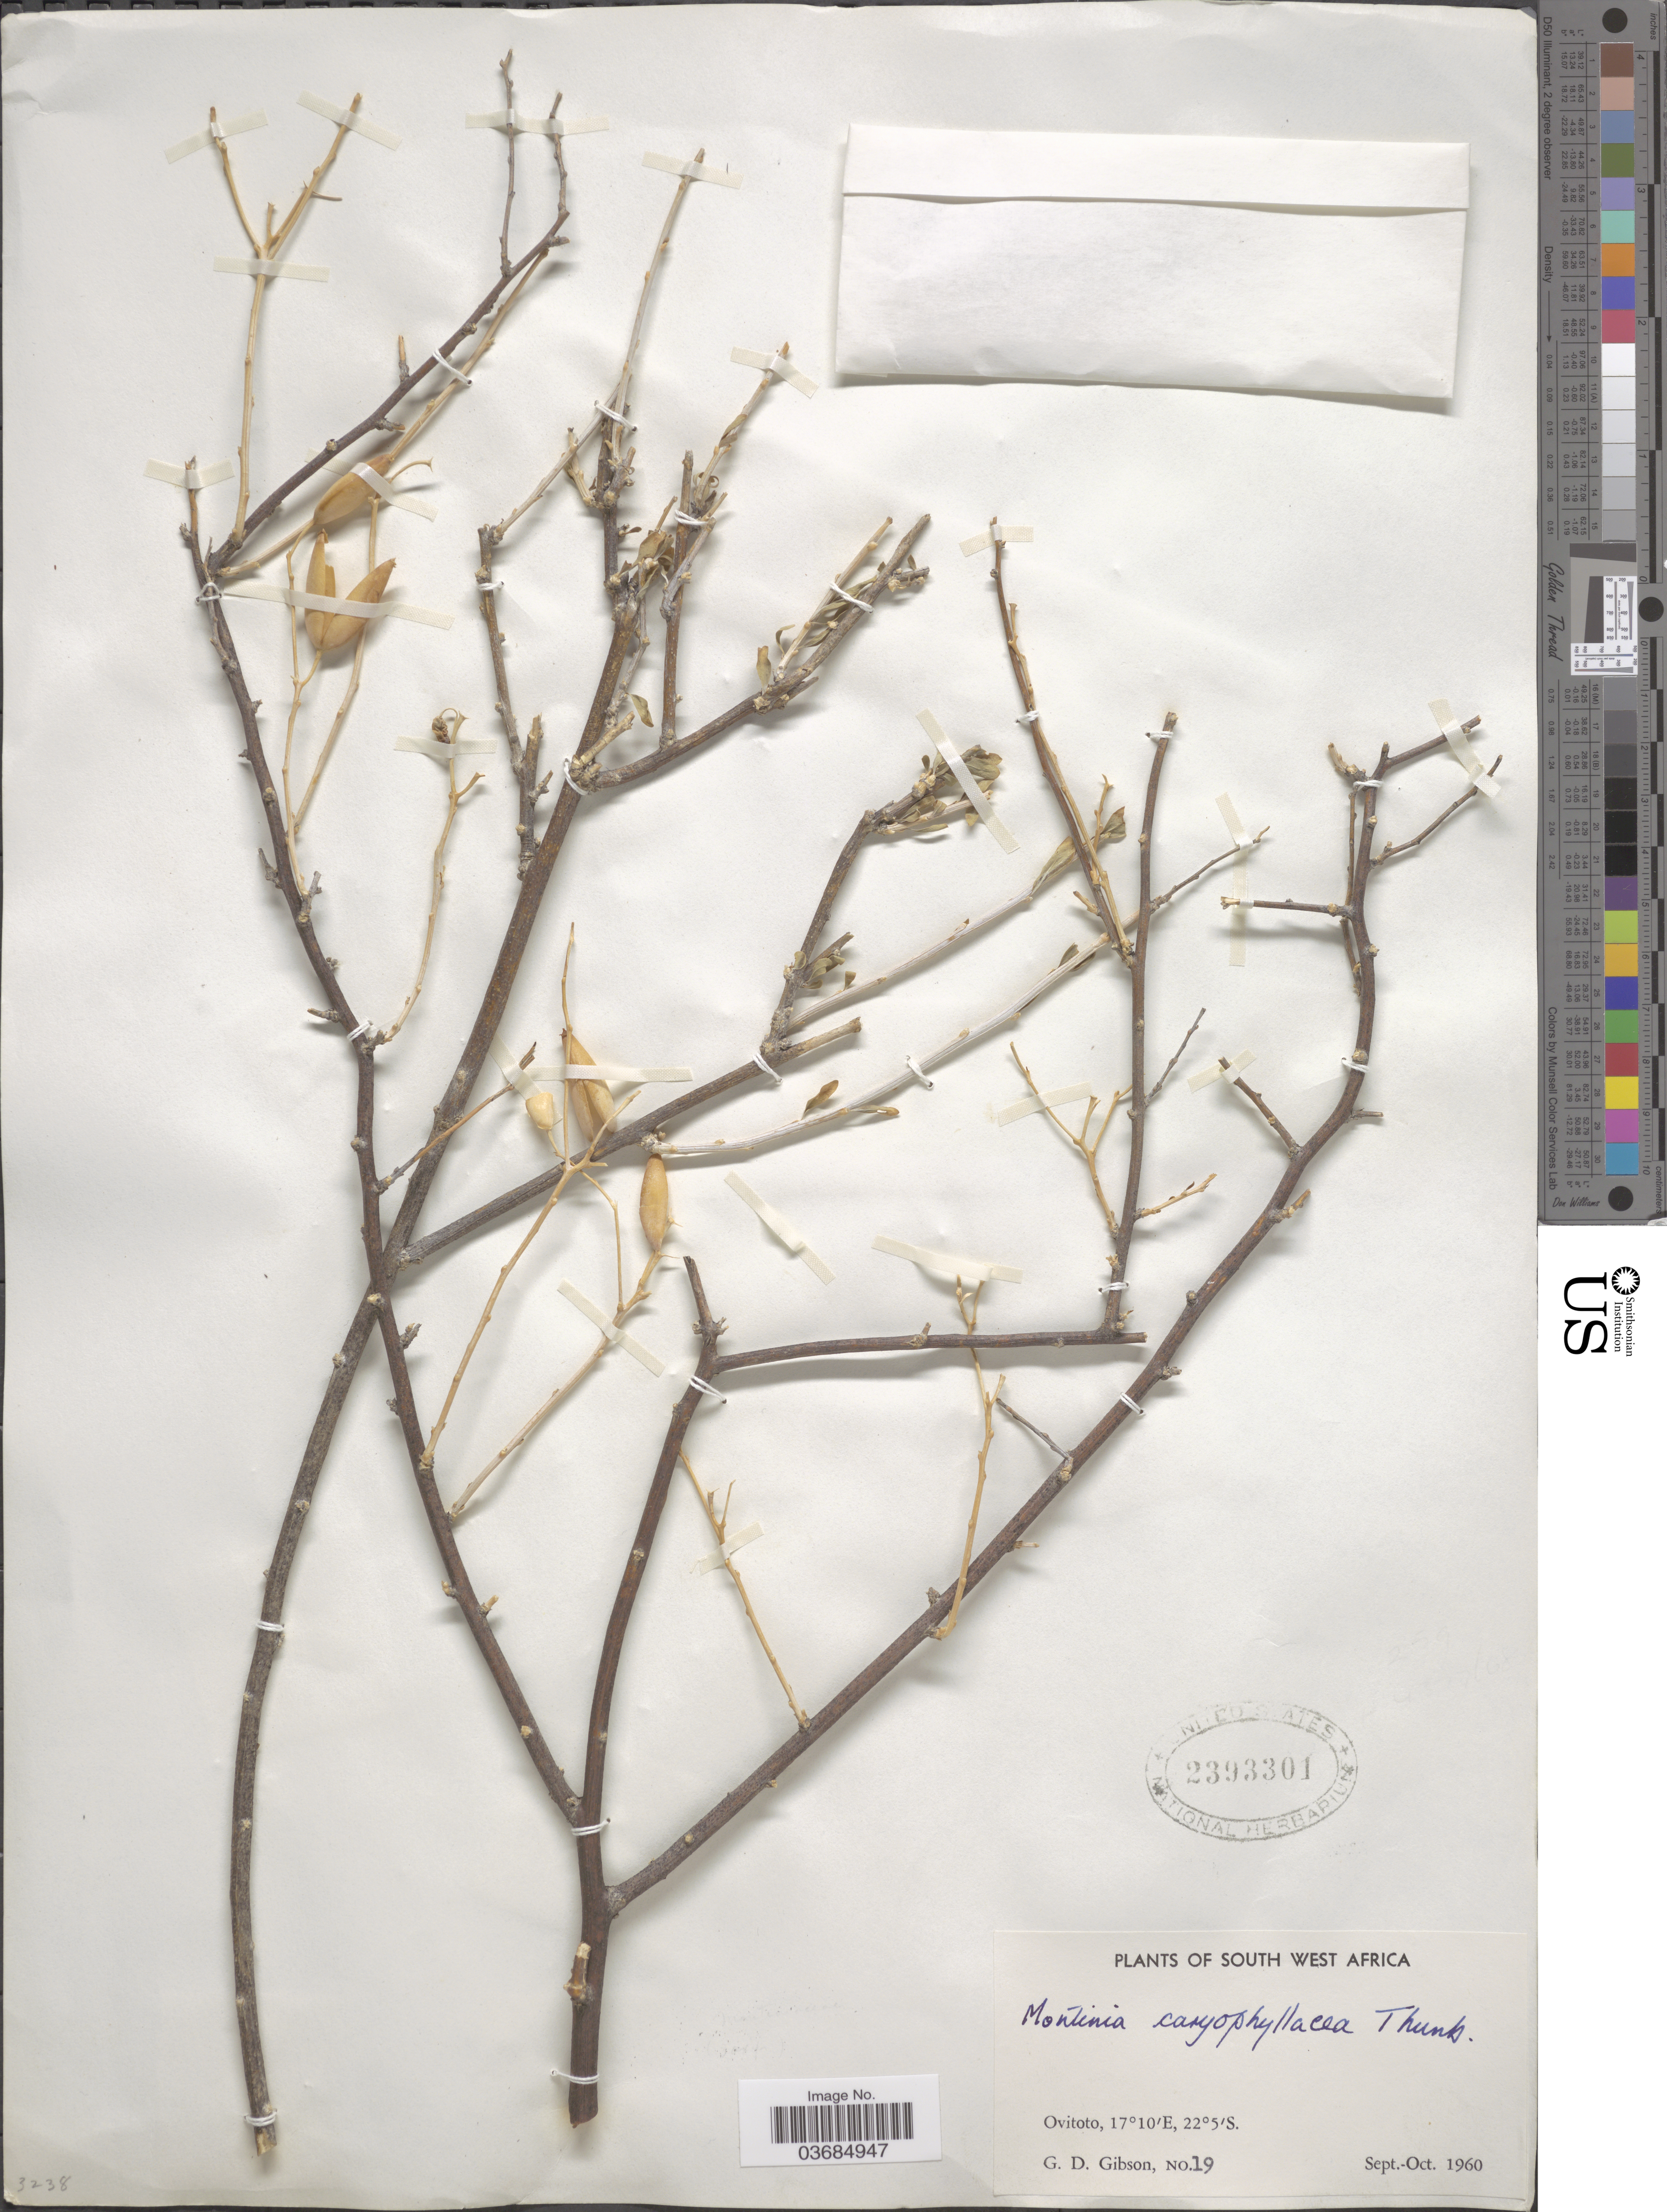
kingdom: Plantae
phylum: Tracheophyta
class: Magnoliopsida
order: Solanales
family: Montiniaceae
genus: Montinia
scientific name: Montinia caryophyllacea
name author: Thunb.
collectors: G. D. Gibson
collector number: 19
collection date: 1960-09/1960-10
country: Namibia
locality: South West Africa. Ovitoto.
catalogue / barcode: US 2393301